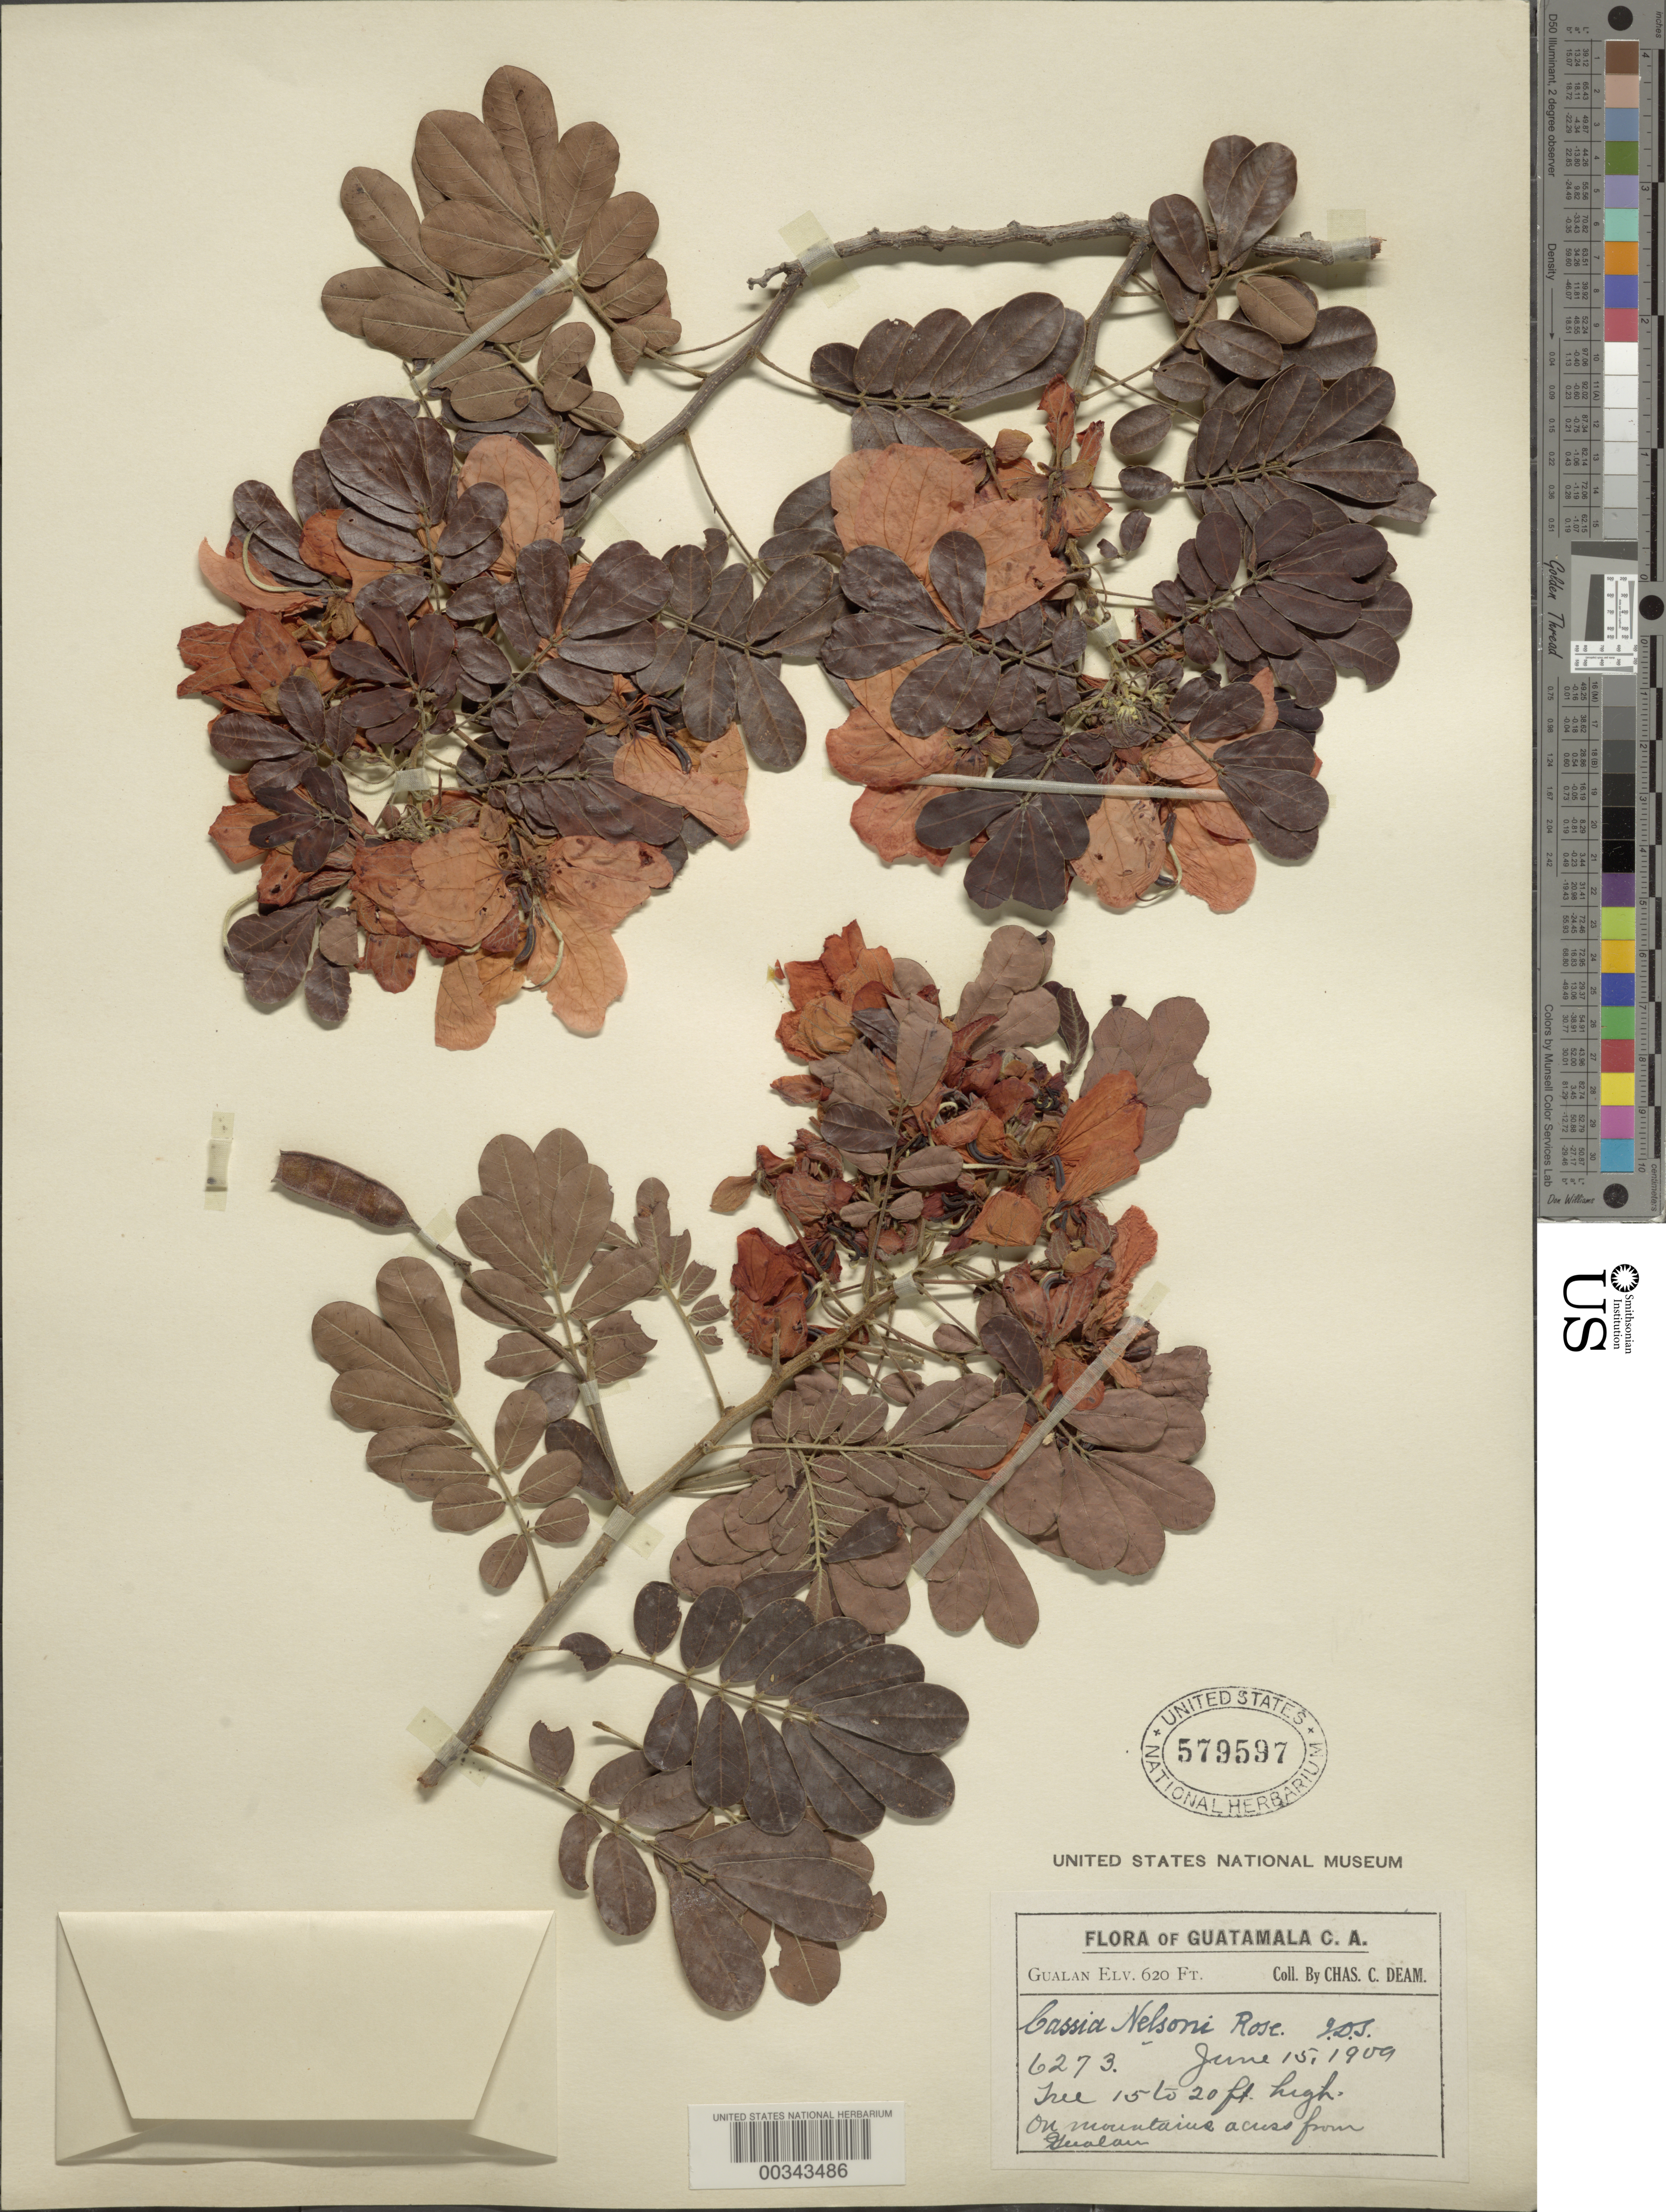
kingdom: Plantae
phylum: Tracheophyta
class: Magnoliopsida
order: Fabales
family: Fabaceae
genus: Senna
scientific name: Senna skinneri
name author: (Benth.) H.S. Irwin & Barneby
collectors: C. C. Deam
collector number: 6273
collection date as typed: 15 Jun 1909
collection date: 1909-06-15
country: Guatemala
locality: S from gualan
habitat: Moutains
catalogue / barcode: US 579597